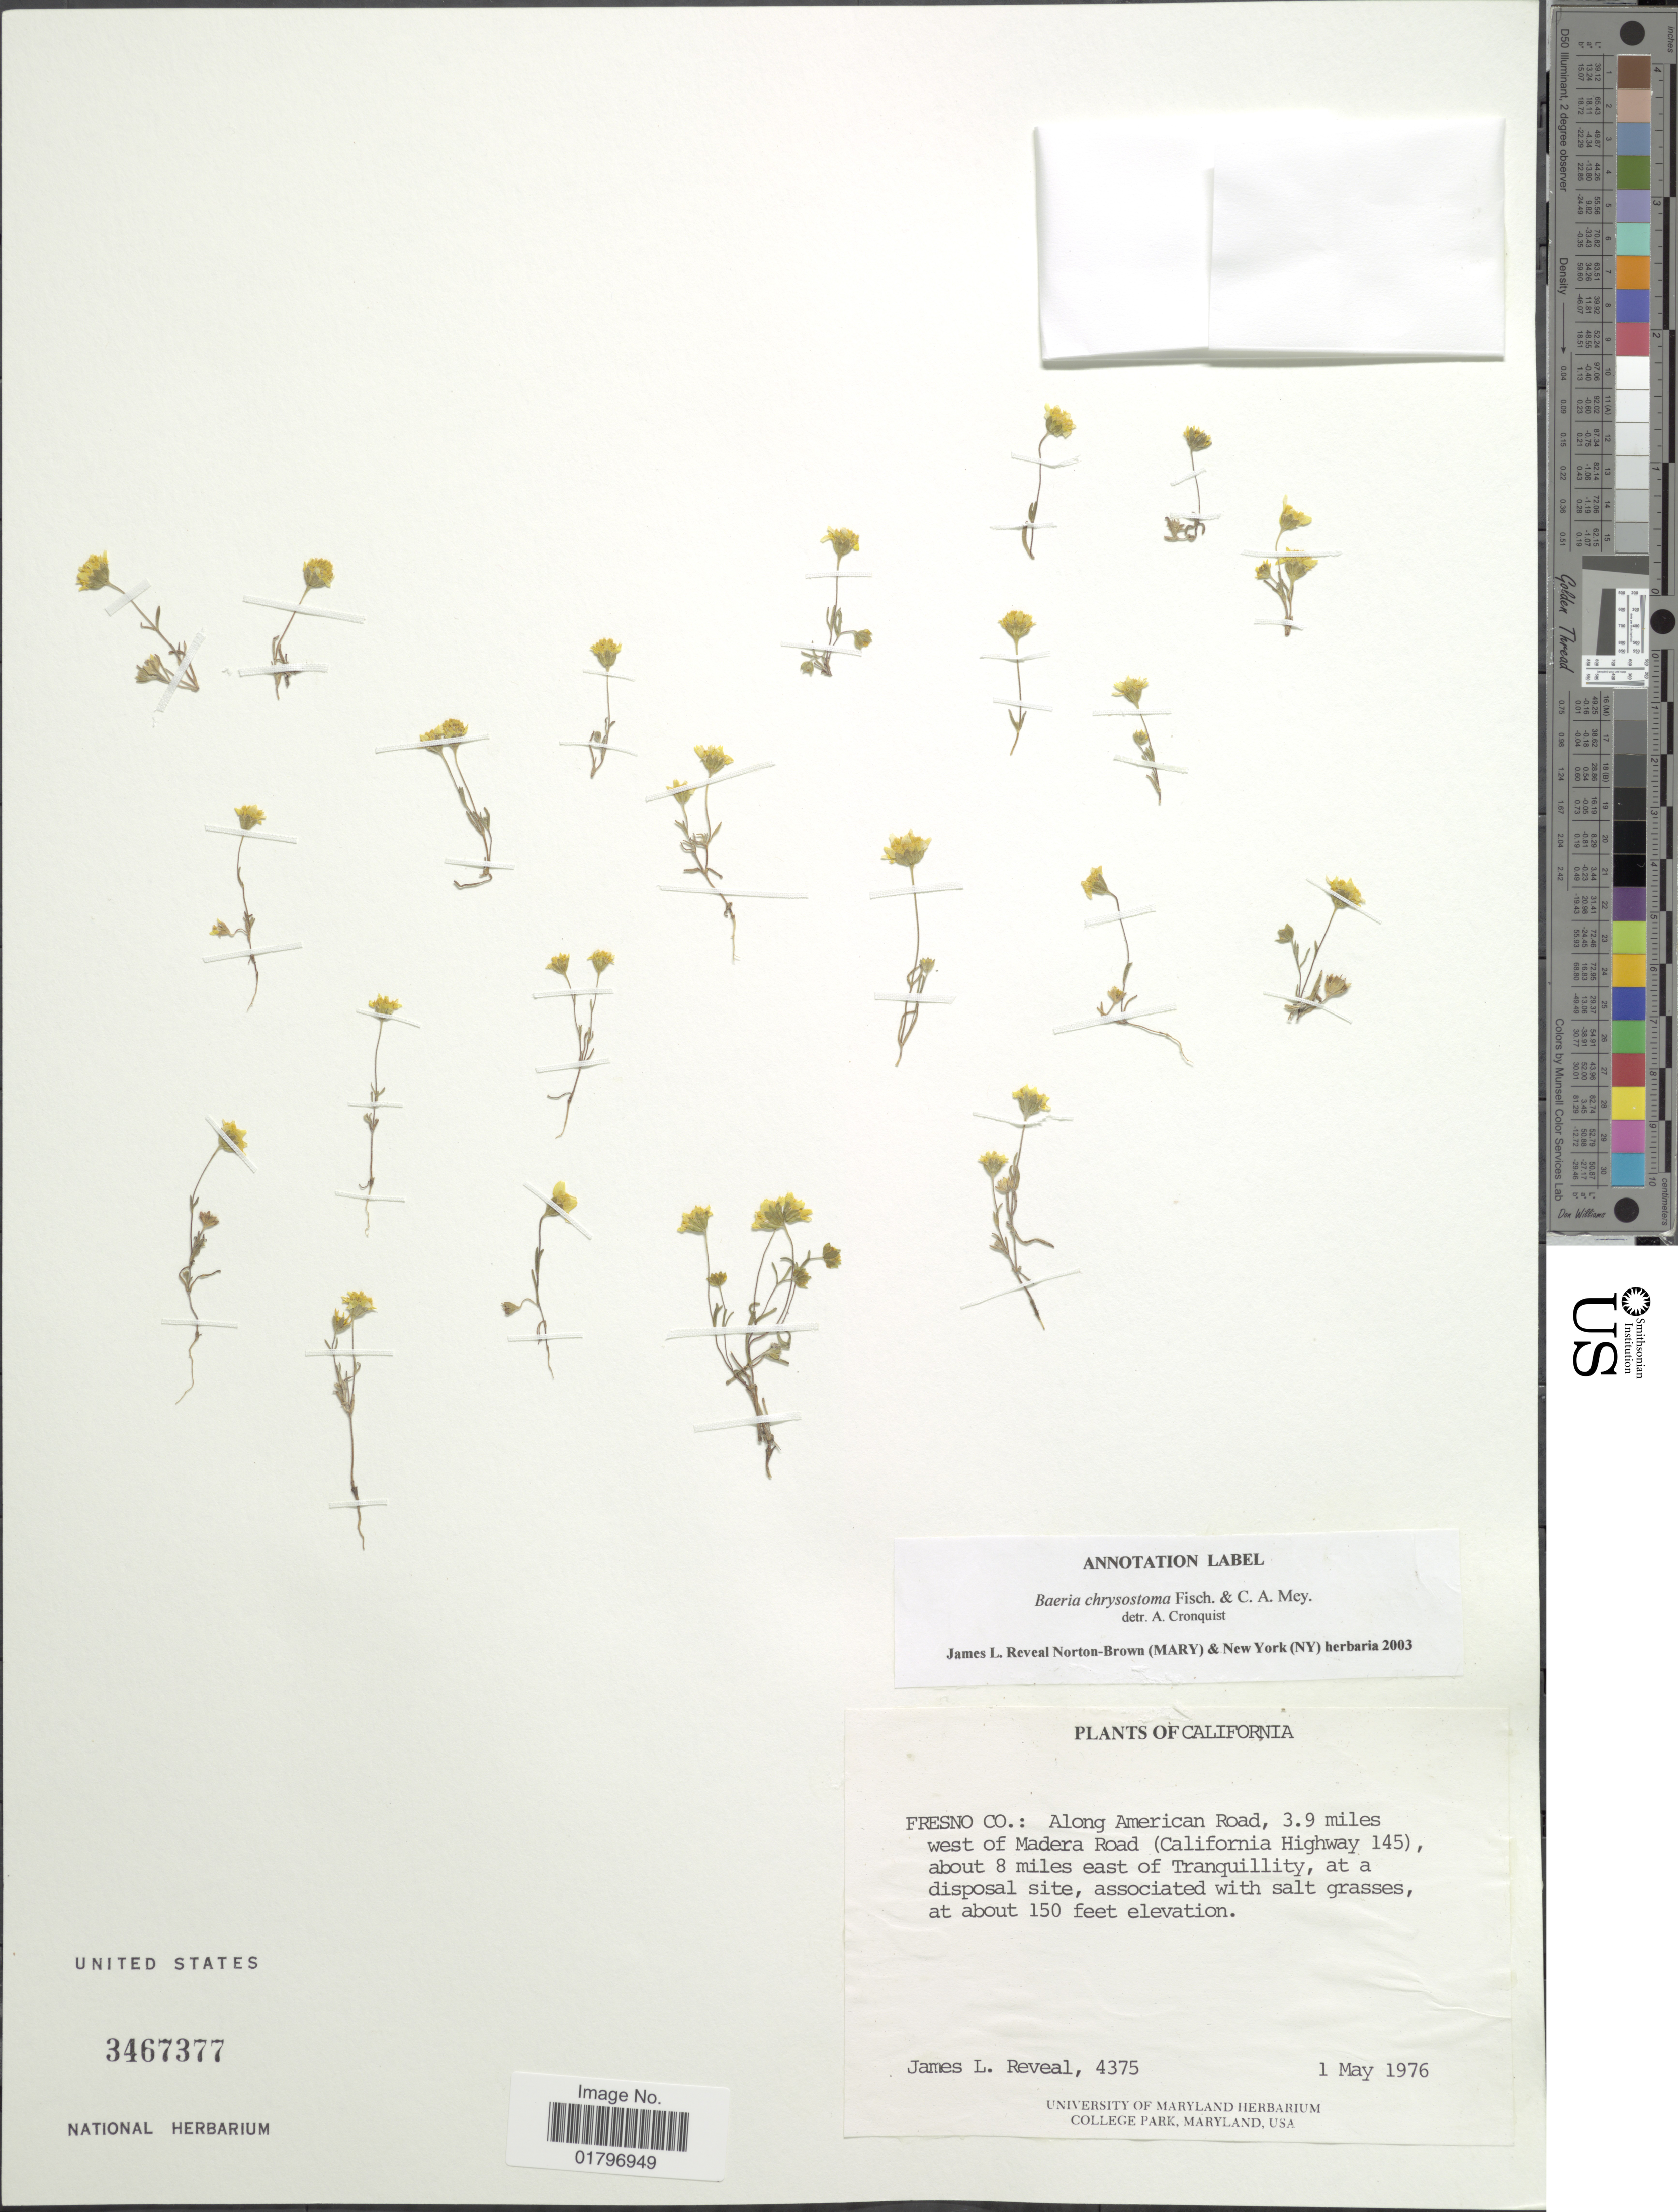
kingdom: Plantae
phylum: Tracheophyta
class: Magnoliopsida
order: Asterales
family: Asteraceae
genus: Lasthenia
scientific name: Lasthenia chrysostoma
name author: (Fisch. & C.A. Mey.) Greene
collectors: J. L. Reveal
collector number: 4375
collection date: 1976-05-01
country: United States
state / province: California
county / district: Fresno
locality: Fresno Co.: Along American Road, 3.9 miles west of Madera Road (California Highway 145), about 8 miles east of Tranquillity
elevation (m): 46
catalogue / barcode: US 3467377